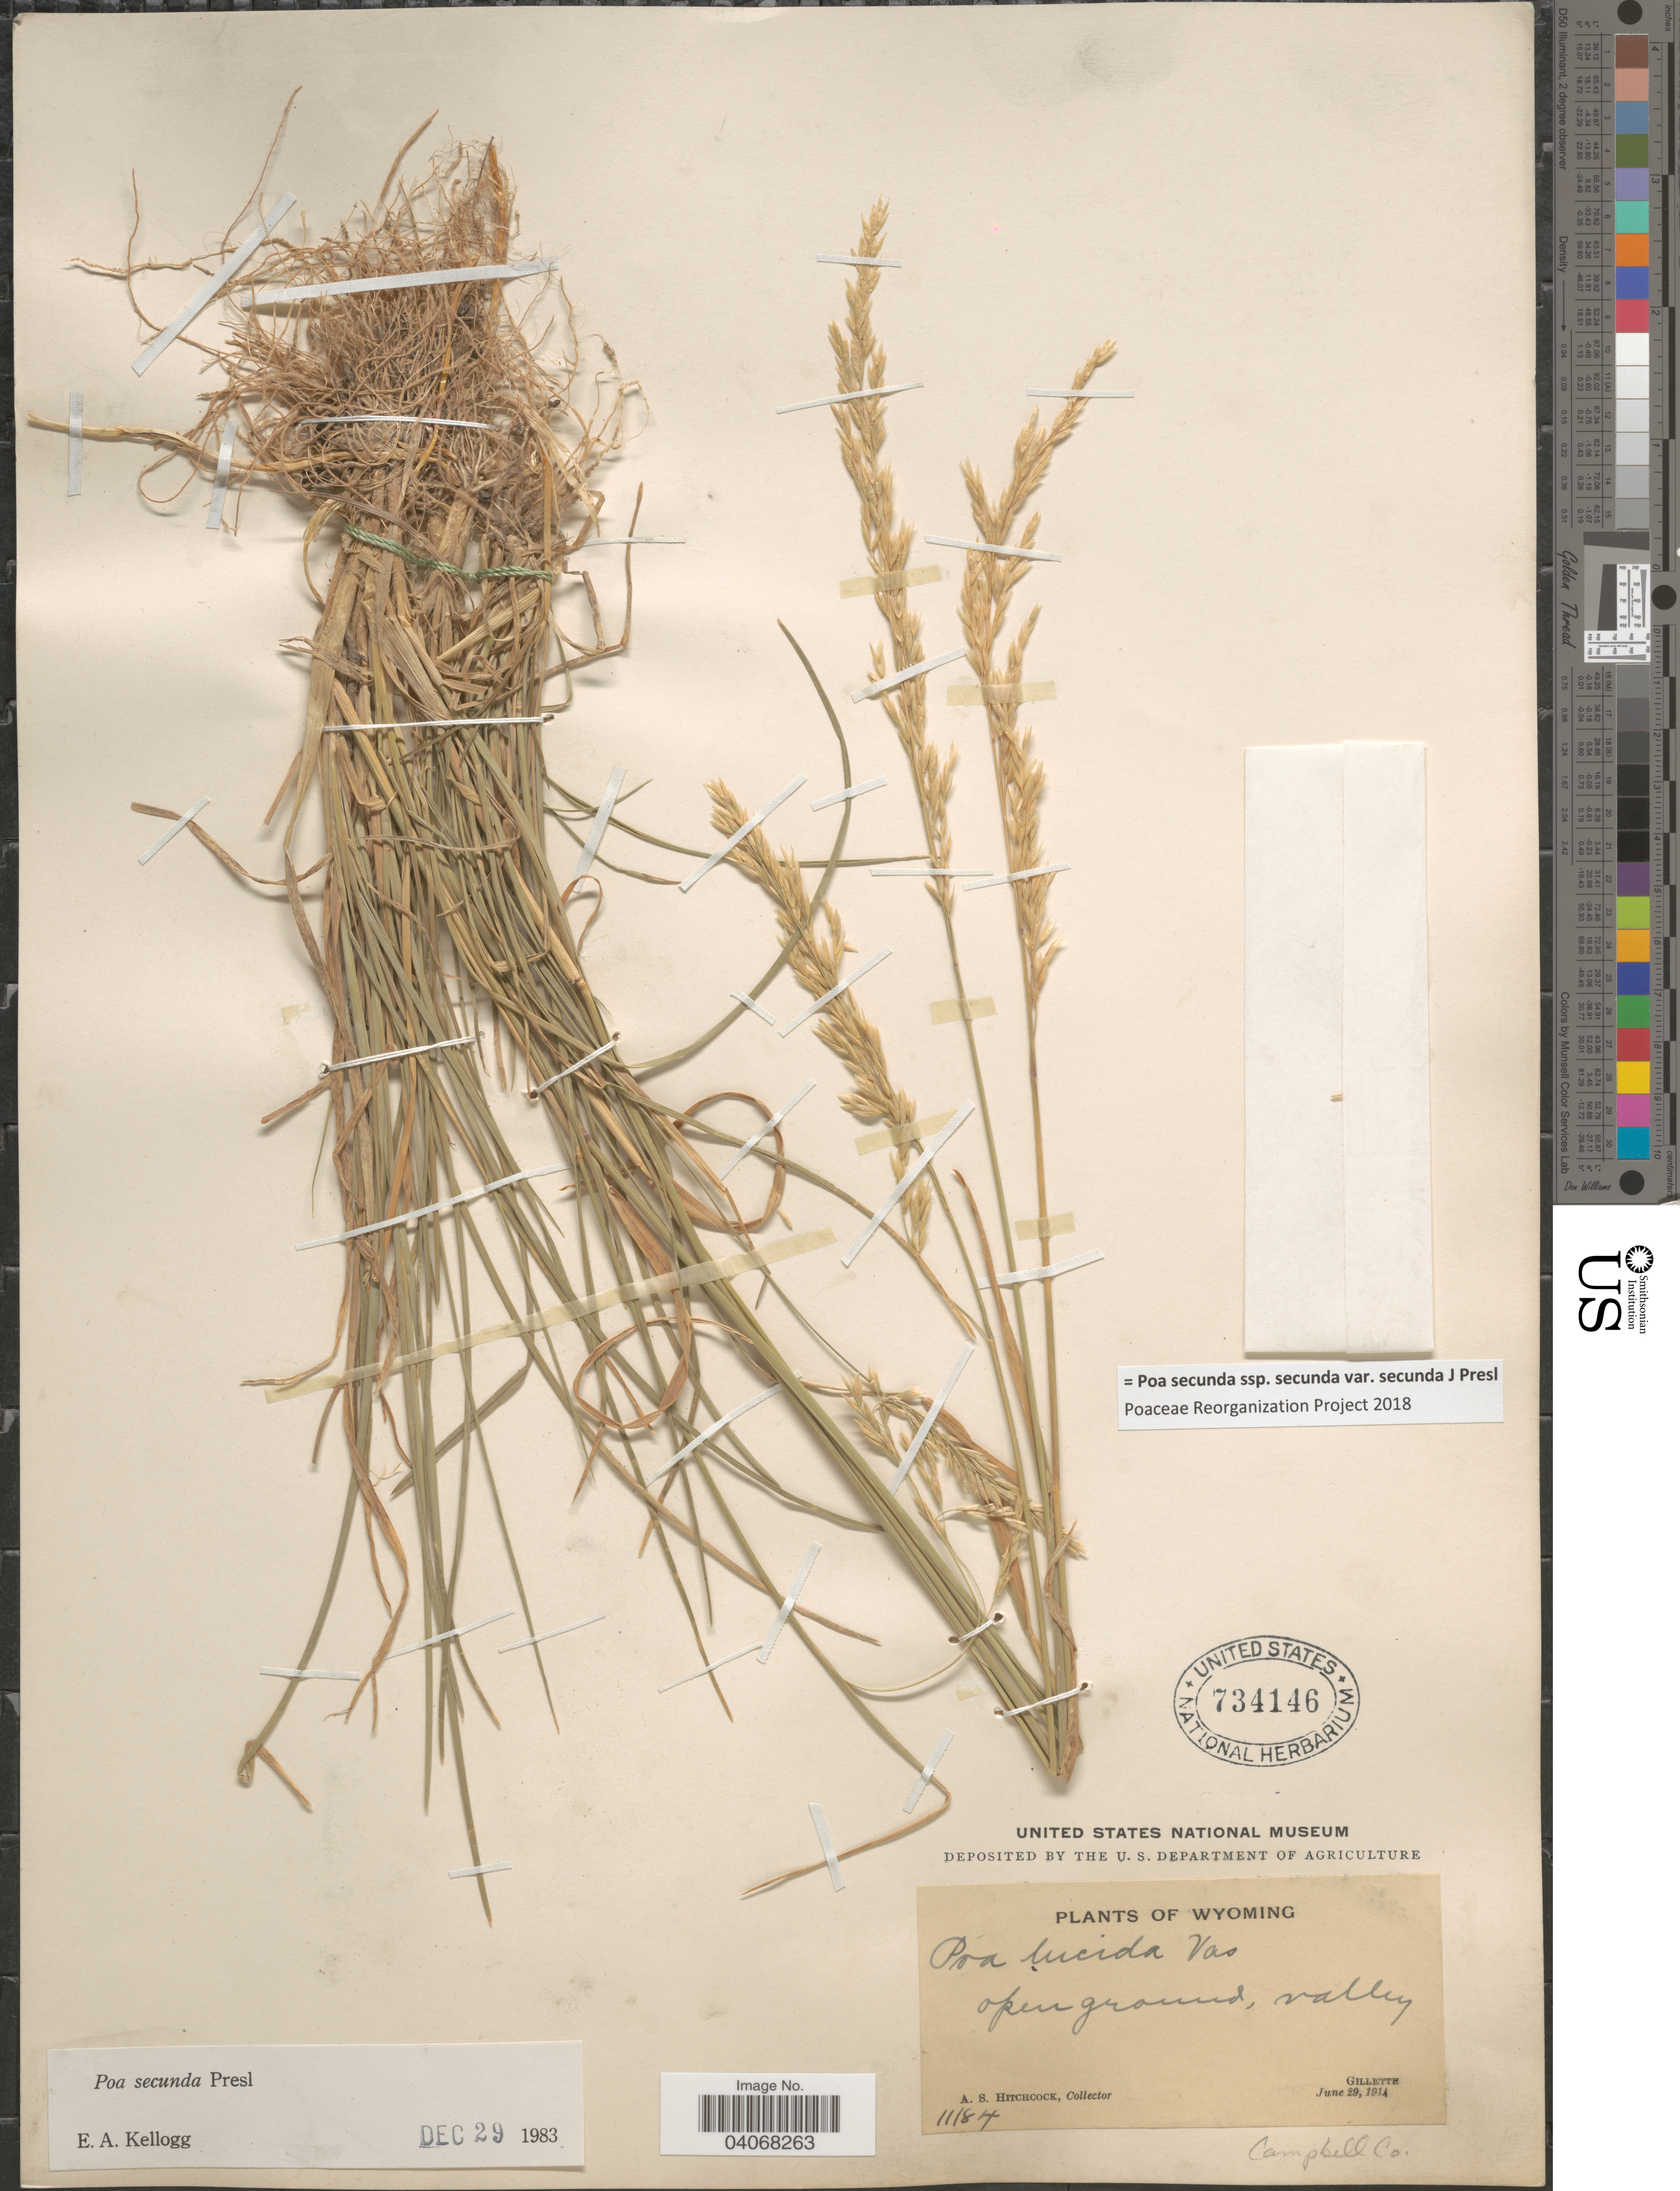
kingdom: Plantae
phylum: Tracheophyta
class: Liliopsida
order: Poales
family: Poaceae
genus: Poa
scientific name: Poa secunda subsp. secunda var. secunda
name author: J. Presl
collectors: A. S. Hitchcock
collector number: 11184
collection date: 1914-06-29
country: United States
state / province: Wyoming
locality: Open ground, valley Gillette. Campbell Co.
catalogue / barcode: US 734146